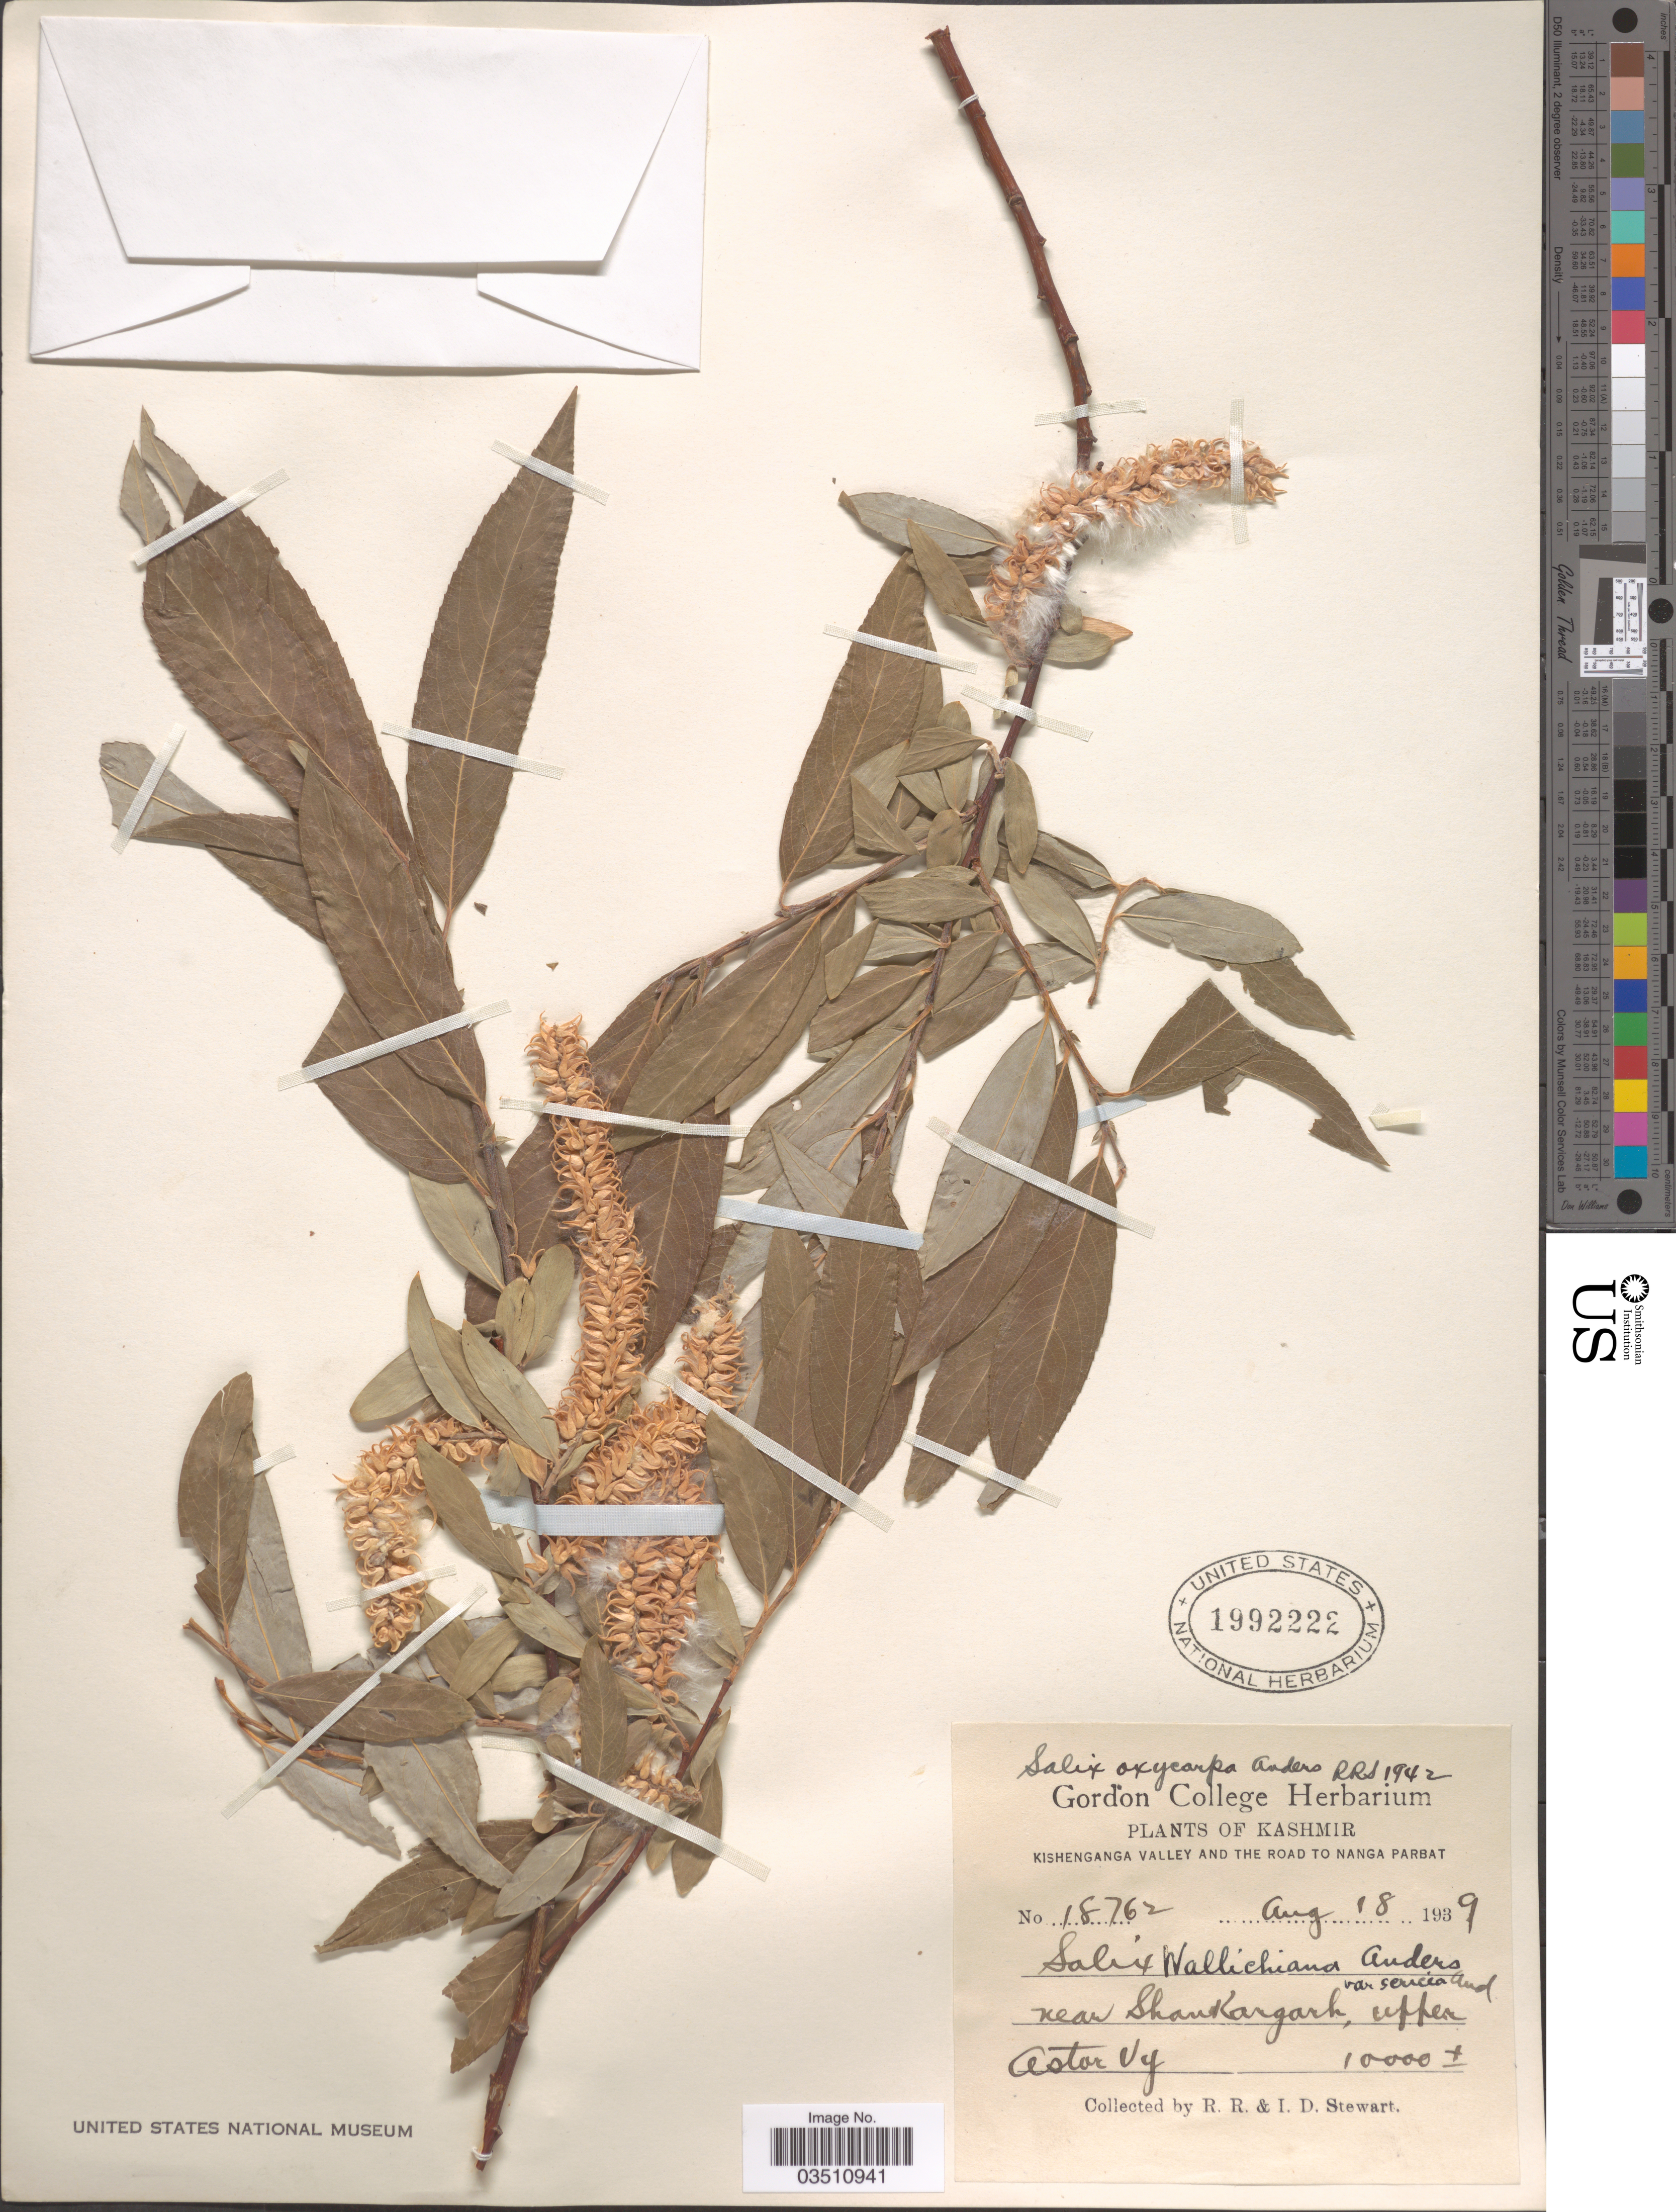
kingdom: Plantae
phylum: Tracheophyta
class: Magnoliopsida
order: Malpighiales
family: Salicaceae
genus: Salix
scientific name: Salix oxycarpa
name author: Andersson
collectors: R. Stewart & I. Stewart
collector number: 18762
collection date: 1939-08-18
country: India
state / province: Jammu and Kashmir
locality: Kashmir. Kishenganga Valley and the road to Nanga Parbat. Near ShanKargarh, upper Astor Vy.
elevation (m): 3048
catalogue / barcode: US 1992222